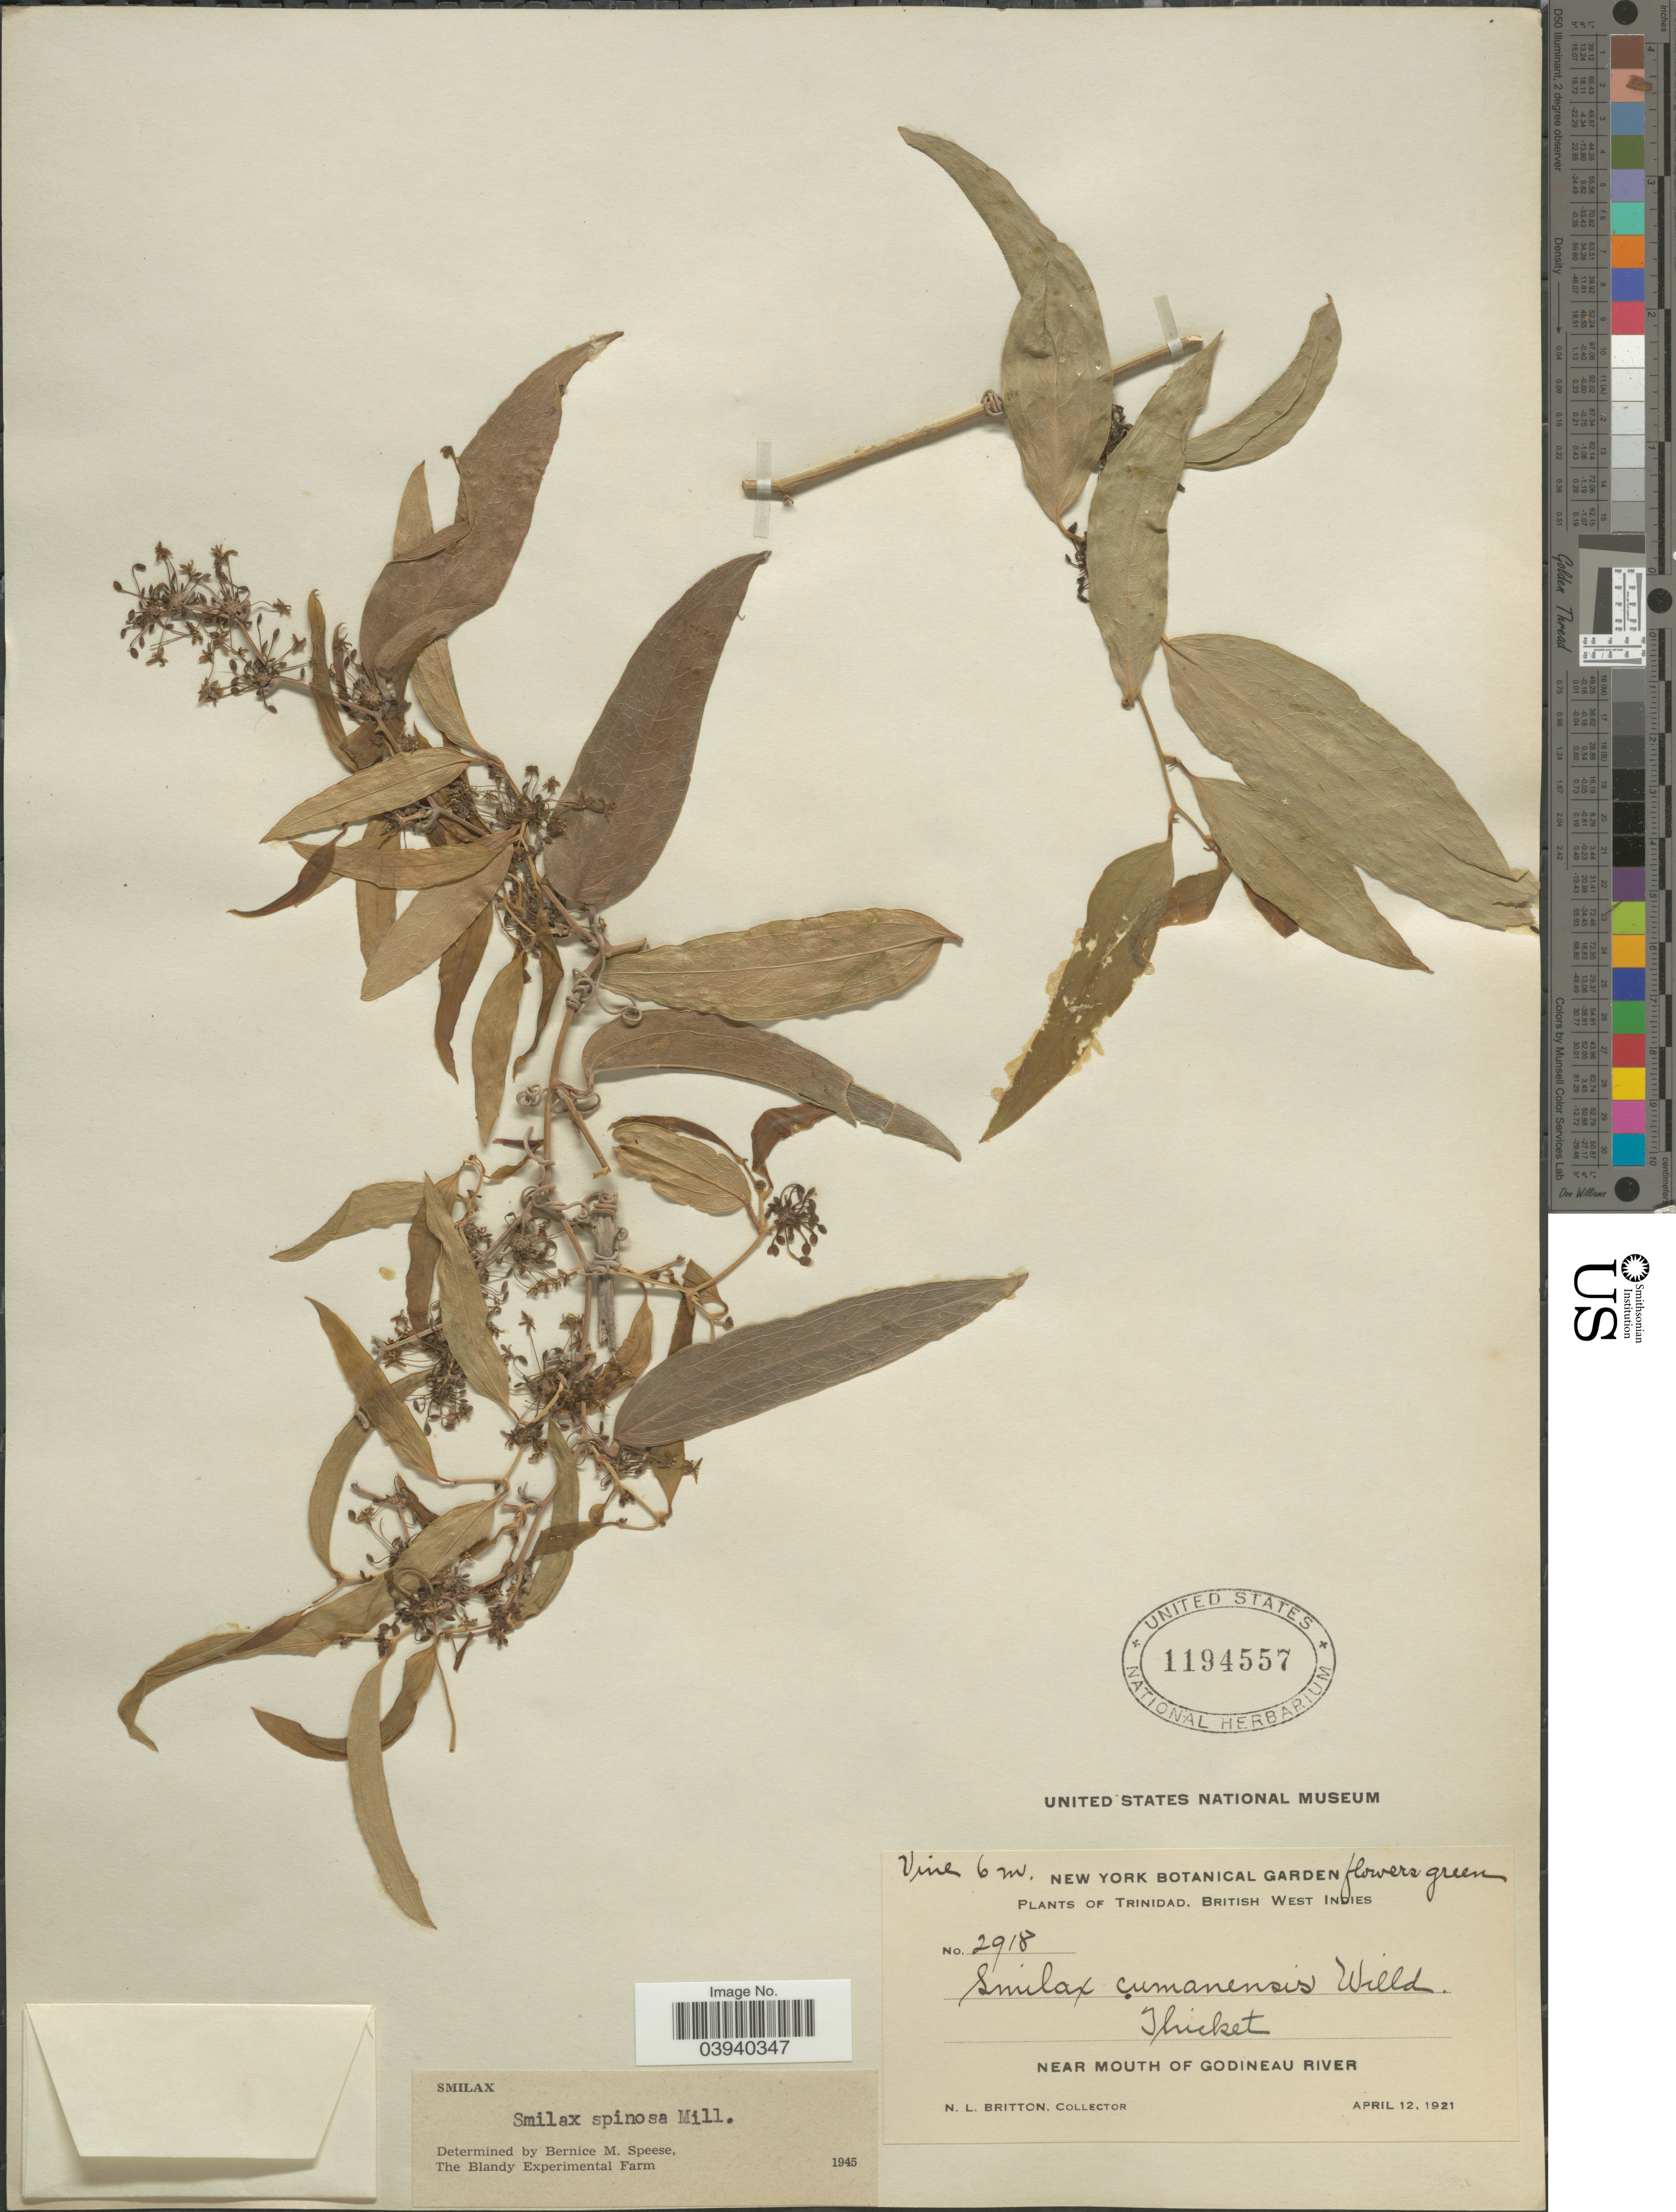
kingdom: Plantae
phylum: Tracheophyta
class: Liliopsida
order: Liliales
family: Smilacaceae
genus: Smilax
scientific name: Smilax spinosa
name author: Mill.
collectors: Mrs. N. L. Britton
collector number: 2918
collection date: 1921-04-12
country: Trinidad and Tobago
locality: Trinidad, British West Indies. Thicket. Near mouth of Godineau River.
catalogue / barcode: US 1194557